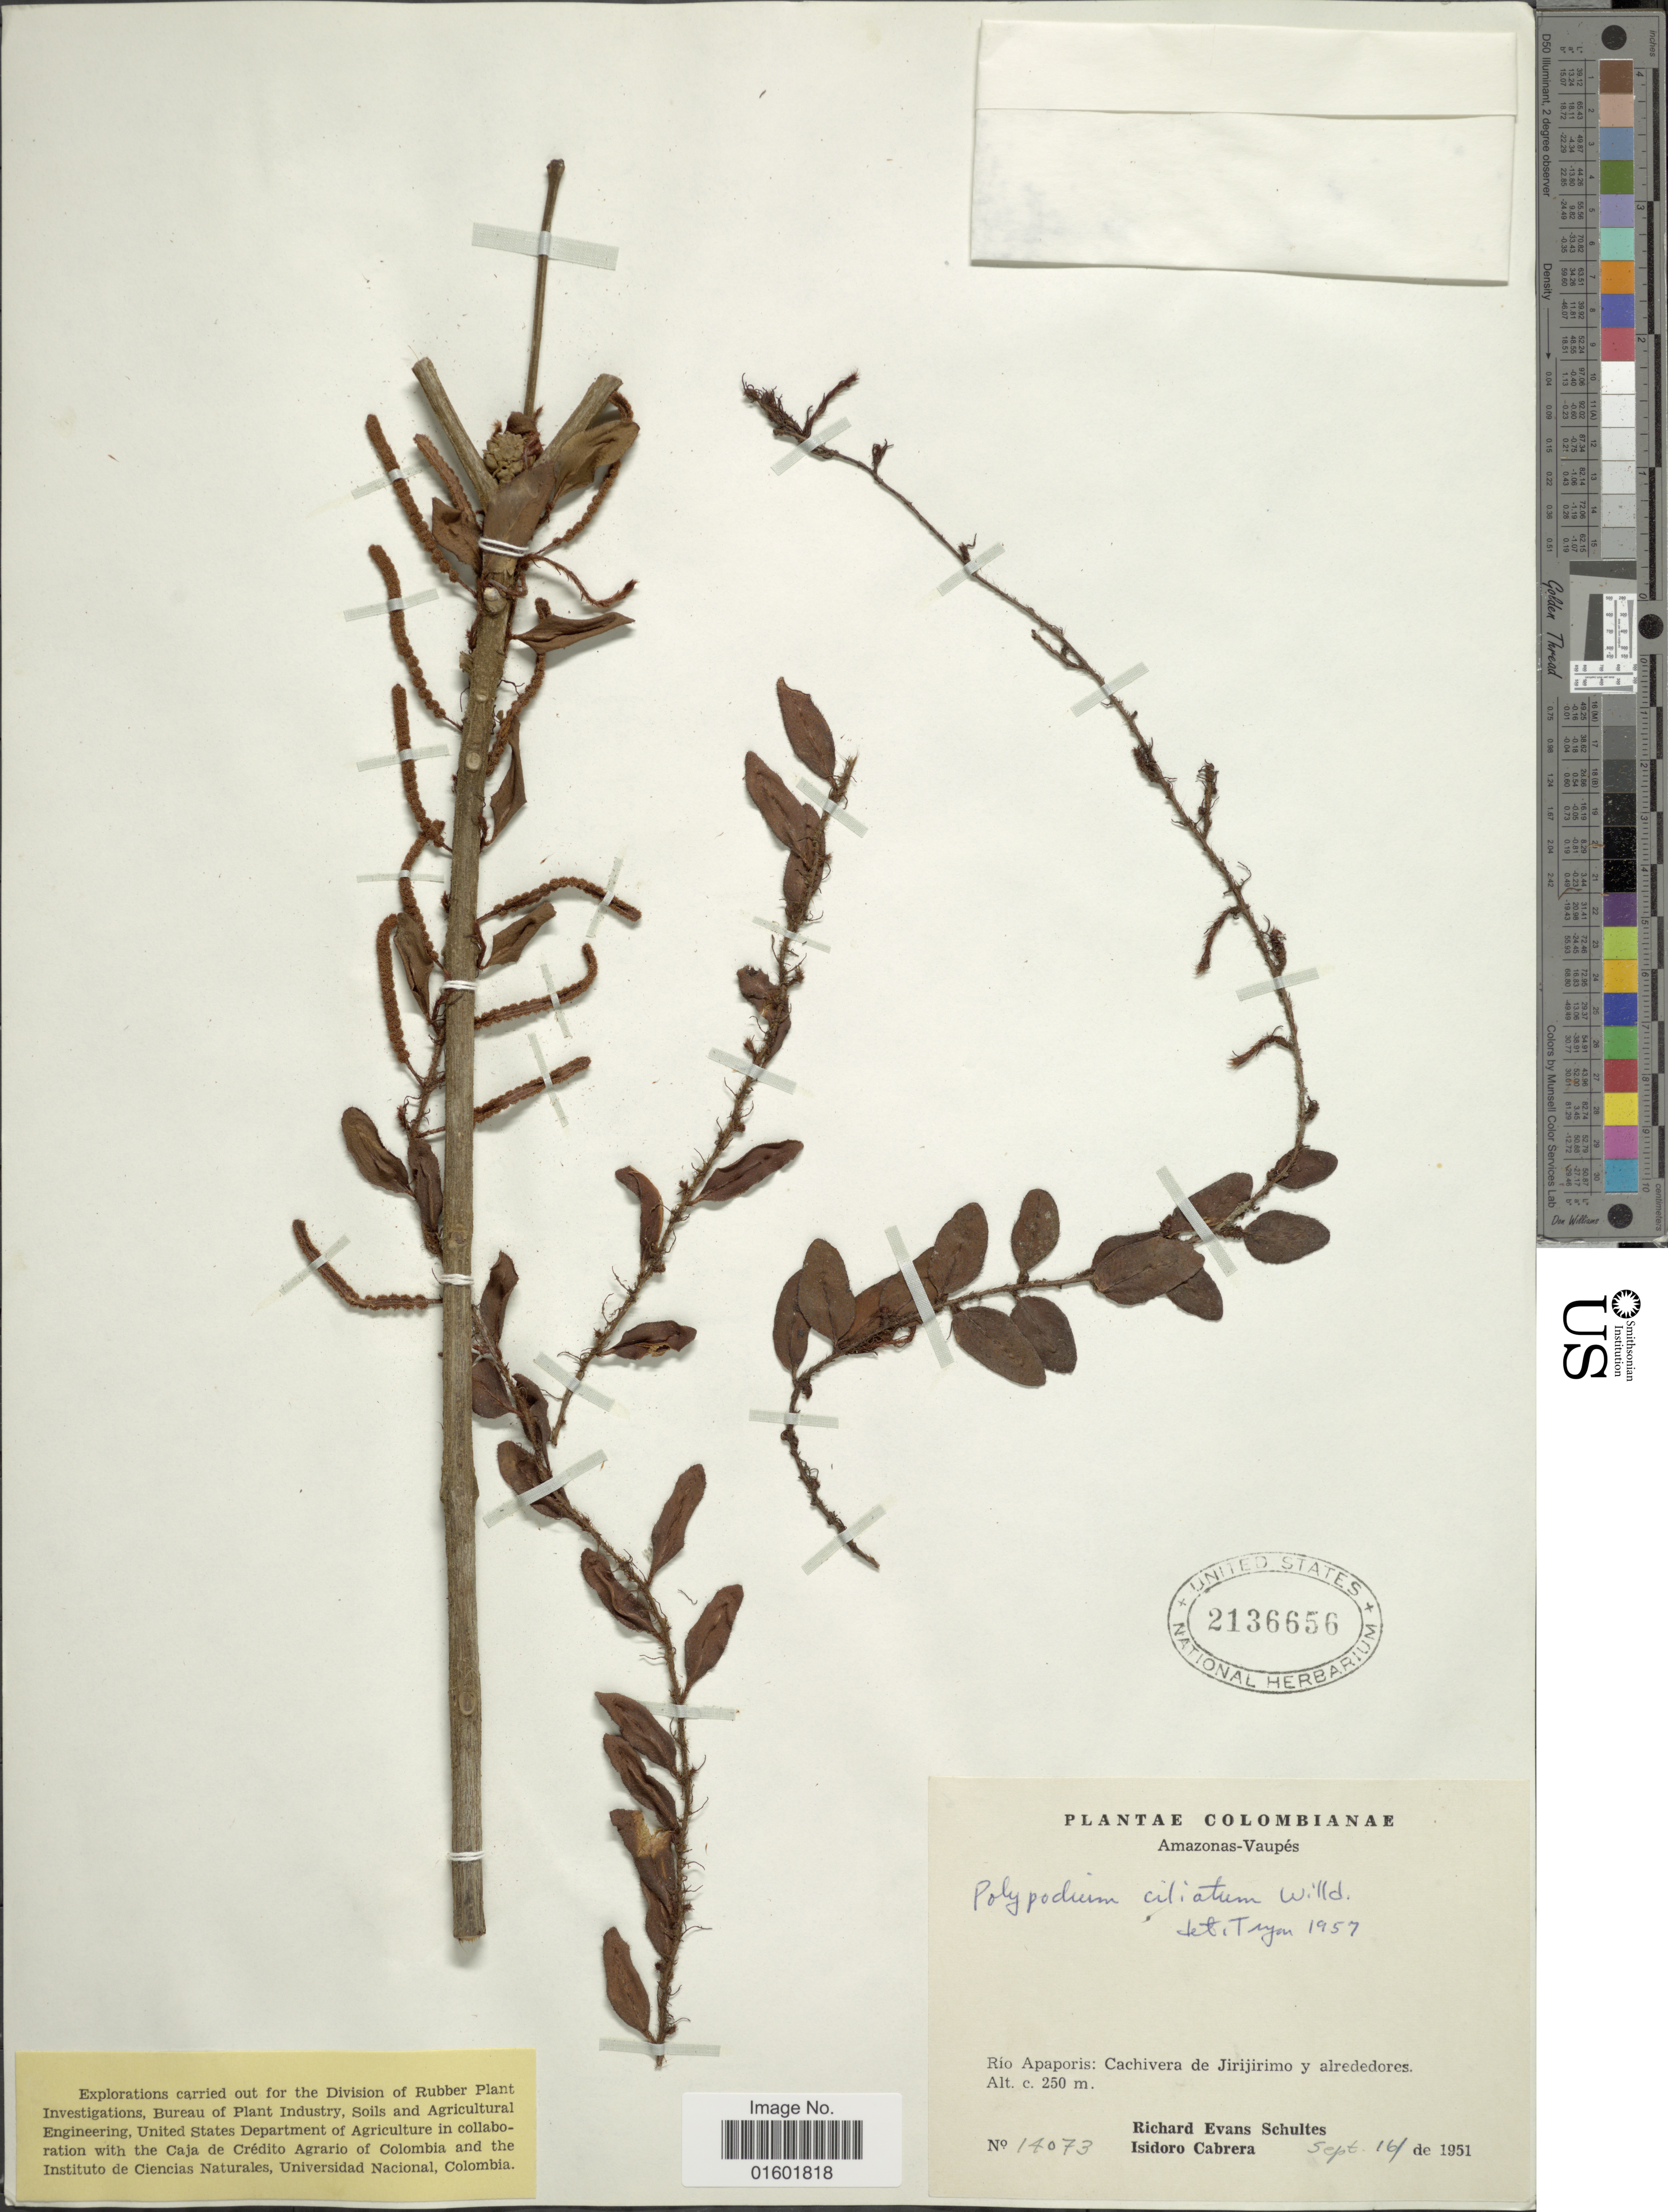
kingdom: Plantae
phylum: Tracheophyta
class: Polypodiopsida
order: Polypodiales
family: Polypodiaceae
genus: Microgramma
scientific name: Microgramma reptans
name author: (Cav.) A.R. Sm.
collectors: R. E. Schultes & I. Cabrera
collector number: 14073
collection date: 1951-09-16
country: Colombia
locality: Amazonas - Vaupes, Rio Apaporis: Cachivera de Jirijirimo y alrededores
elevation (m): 250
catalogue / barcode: US 2136656